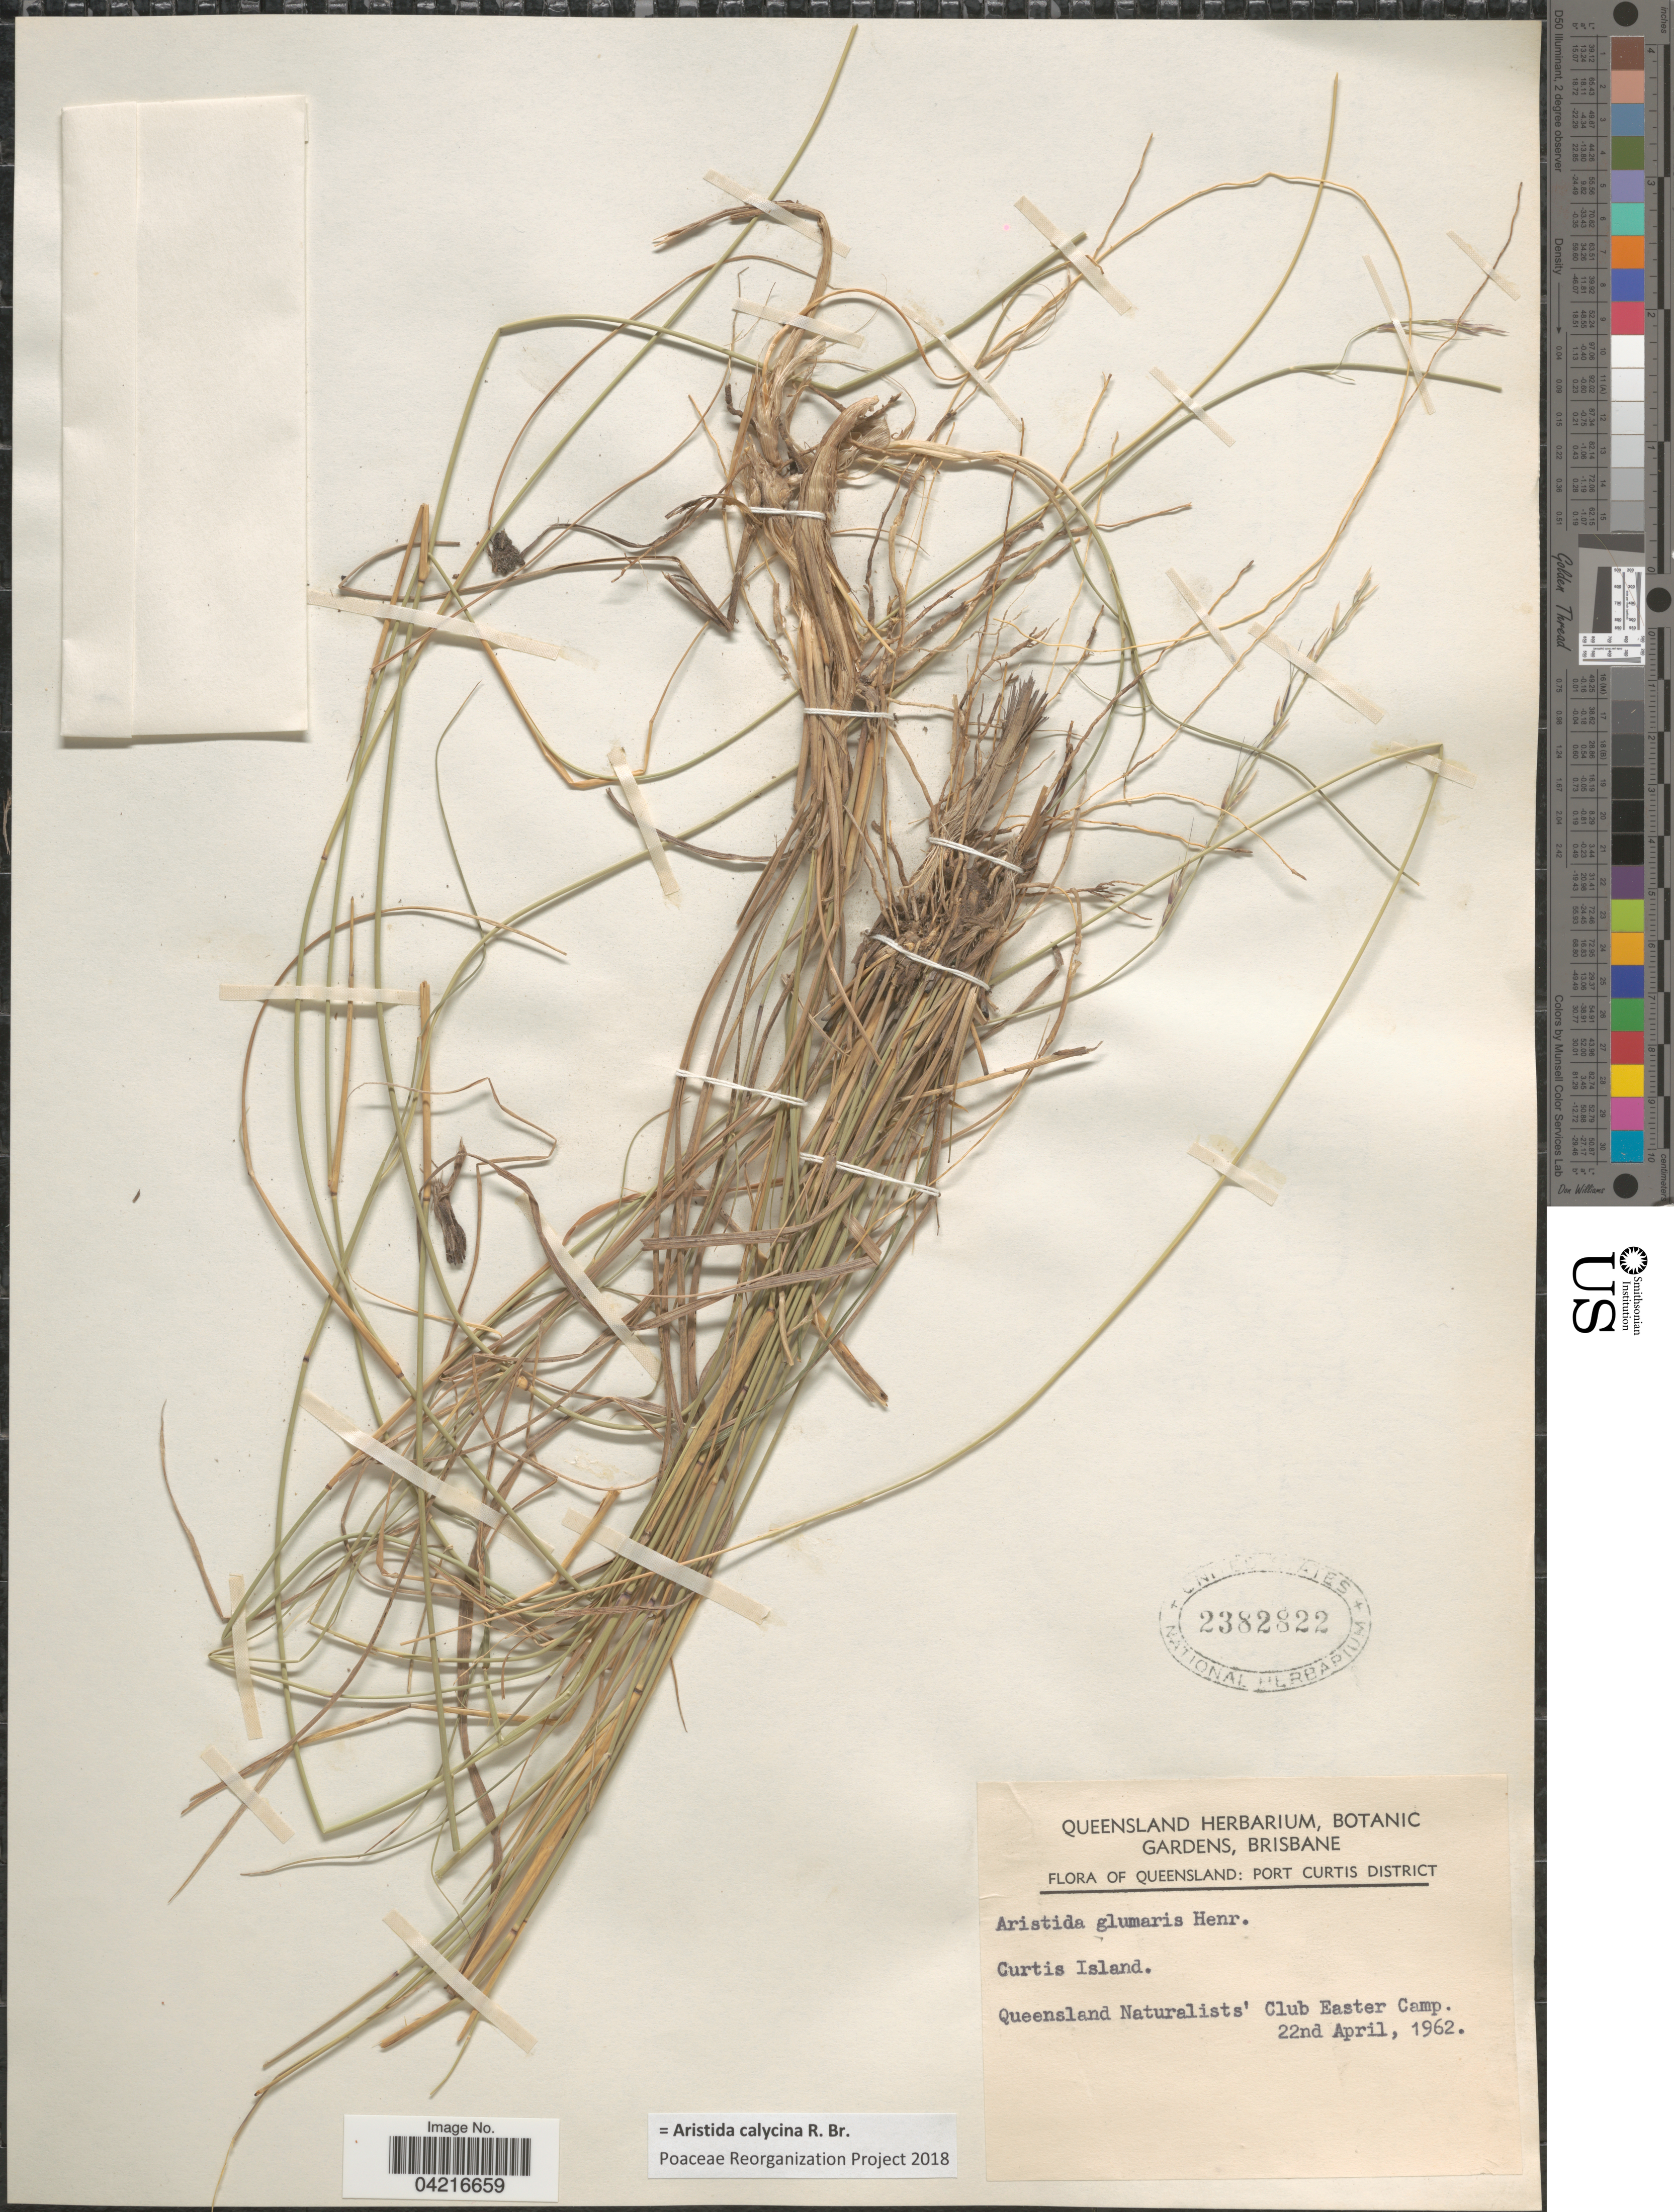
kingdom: Plantae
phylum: Tracheophyta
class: Liliopsida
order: Poales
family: Poaceae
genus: Aristida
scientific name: Aristida calycina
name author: R. Br.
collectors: Queensland Herbarium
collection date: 1962-04-22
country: Australia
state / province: Queensland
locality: Port Curtis District. Curtis Island. Queensland Naturalists' Club Easter Camp.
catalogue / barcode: US 2382822